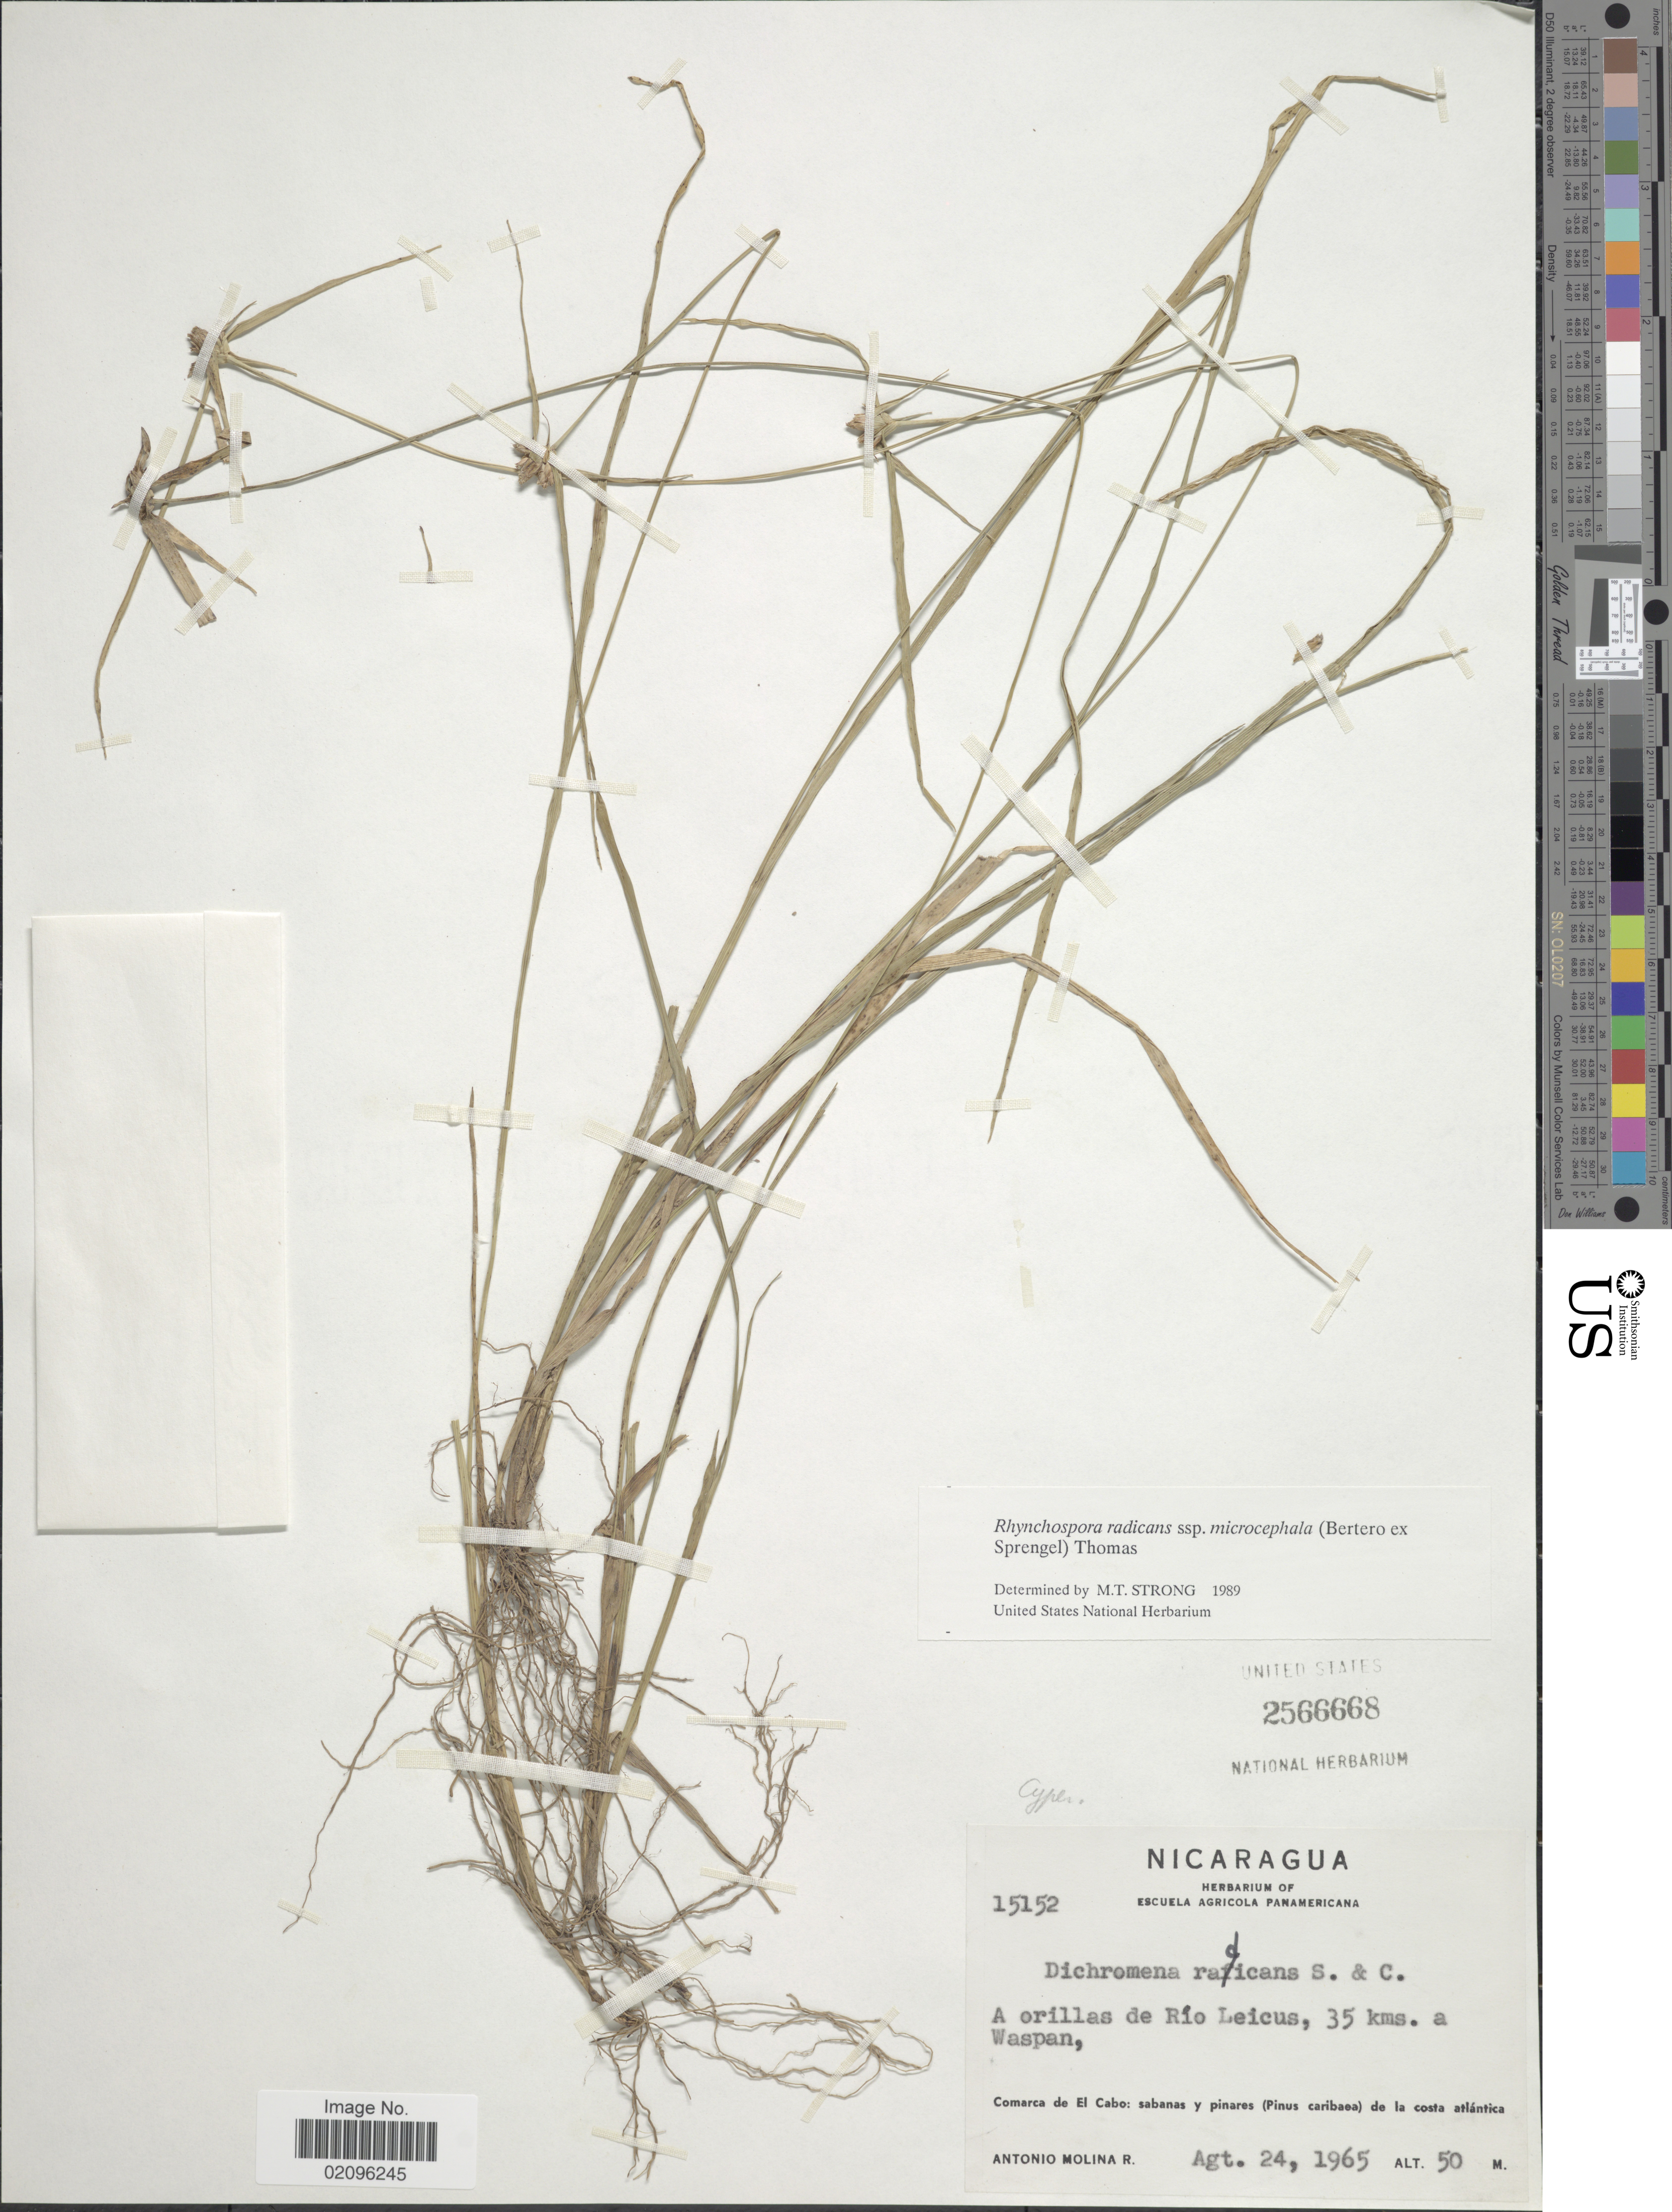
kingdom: Plantae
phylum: Tracheophyta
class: Liliopsida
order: Poales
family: Cyperaceae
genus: Rhynchospora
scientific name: Rhynchospora radicans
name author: (Schltdl. & Cham.) H. Pfeiff.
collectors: A. Molina R.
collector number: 15152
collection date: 1965-08-24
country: Nicaragua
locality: A orillas de Rio Leicus, 35 Kms. a Waspan, Comarca de El Cabo: sabanas y pinares de la costa atlantica.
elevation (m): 50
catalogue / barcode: US 2566668